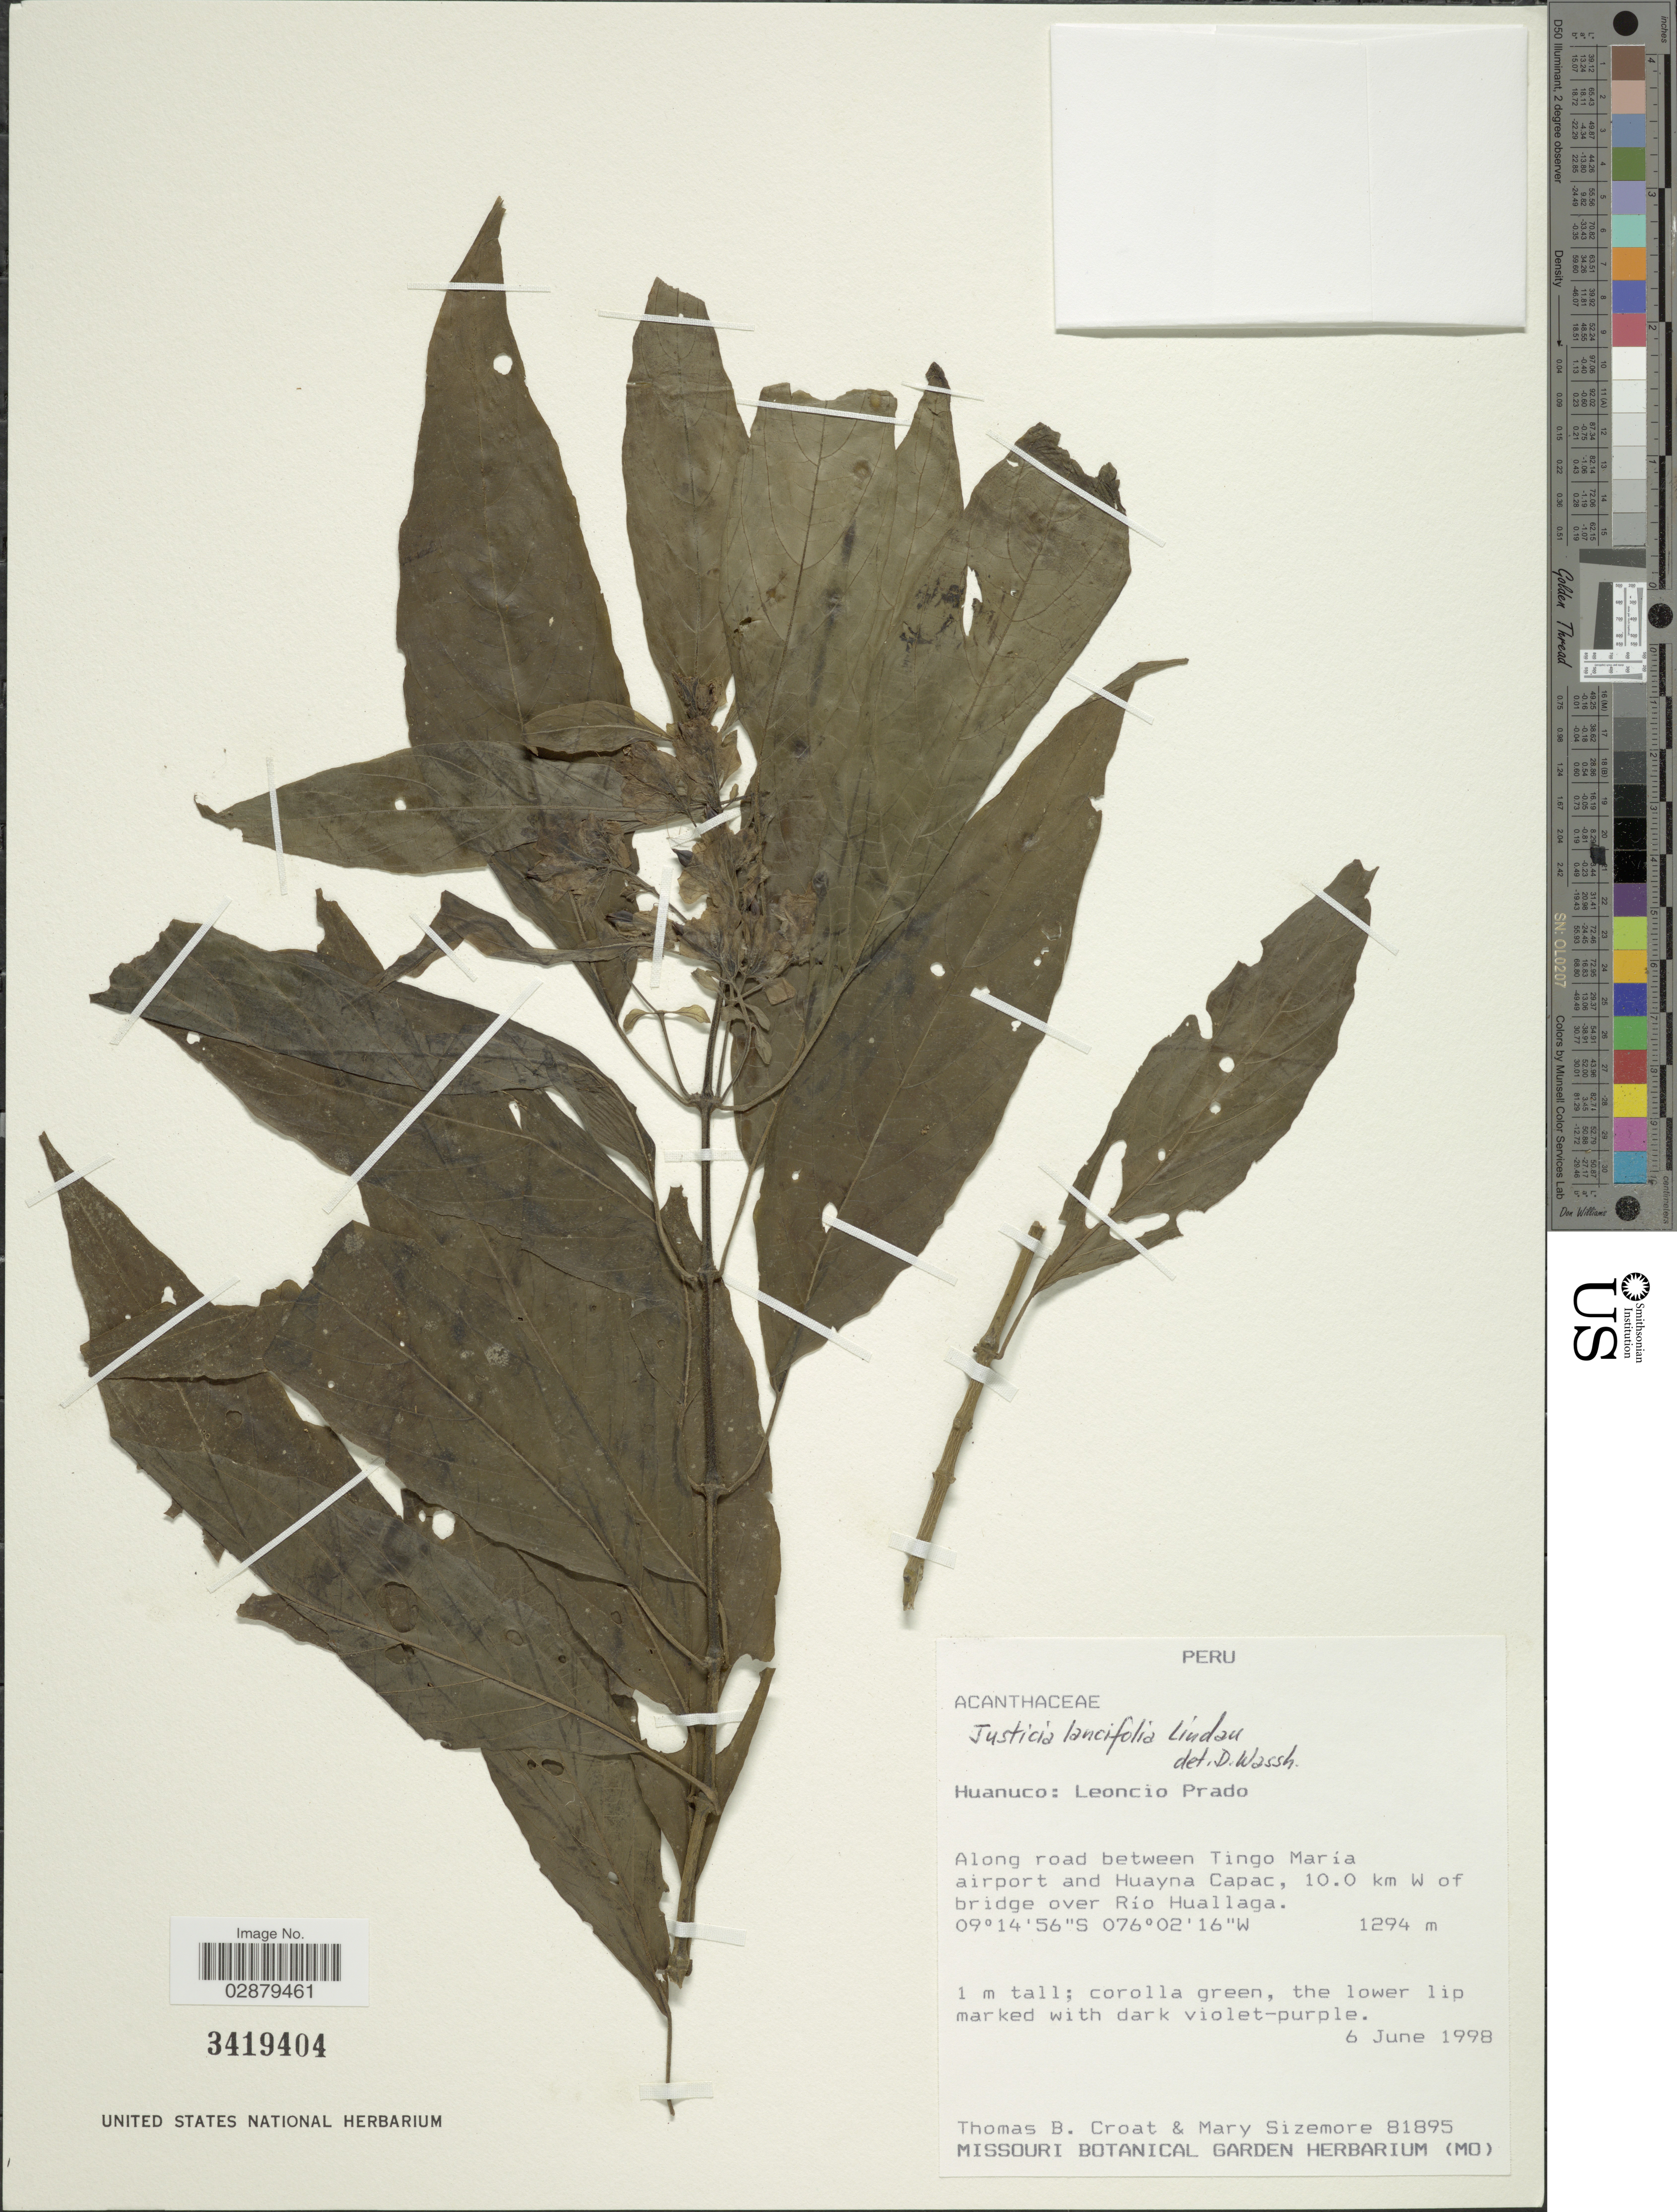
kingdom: Plantae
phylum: Tracheophyta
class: Magnoliopsida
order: Lamiales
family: Acanthaceae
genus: Justicia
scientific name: Justicia lancifolia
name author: (Nees) V.M. Badillo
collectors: T. B. Croat & M. Sizemore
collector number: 81895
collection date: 1998-06-06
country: Peru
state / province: Huánuco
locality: Leoncio Prado. Along road between Tingo María airport and Huayna Capac, 10.0 km W of bridge over Río Huallaga.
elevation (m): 1294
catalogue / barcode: US 3419404